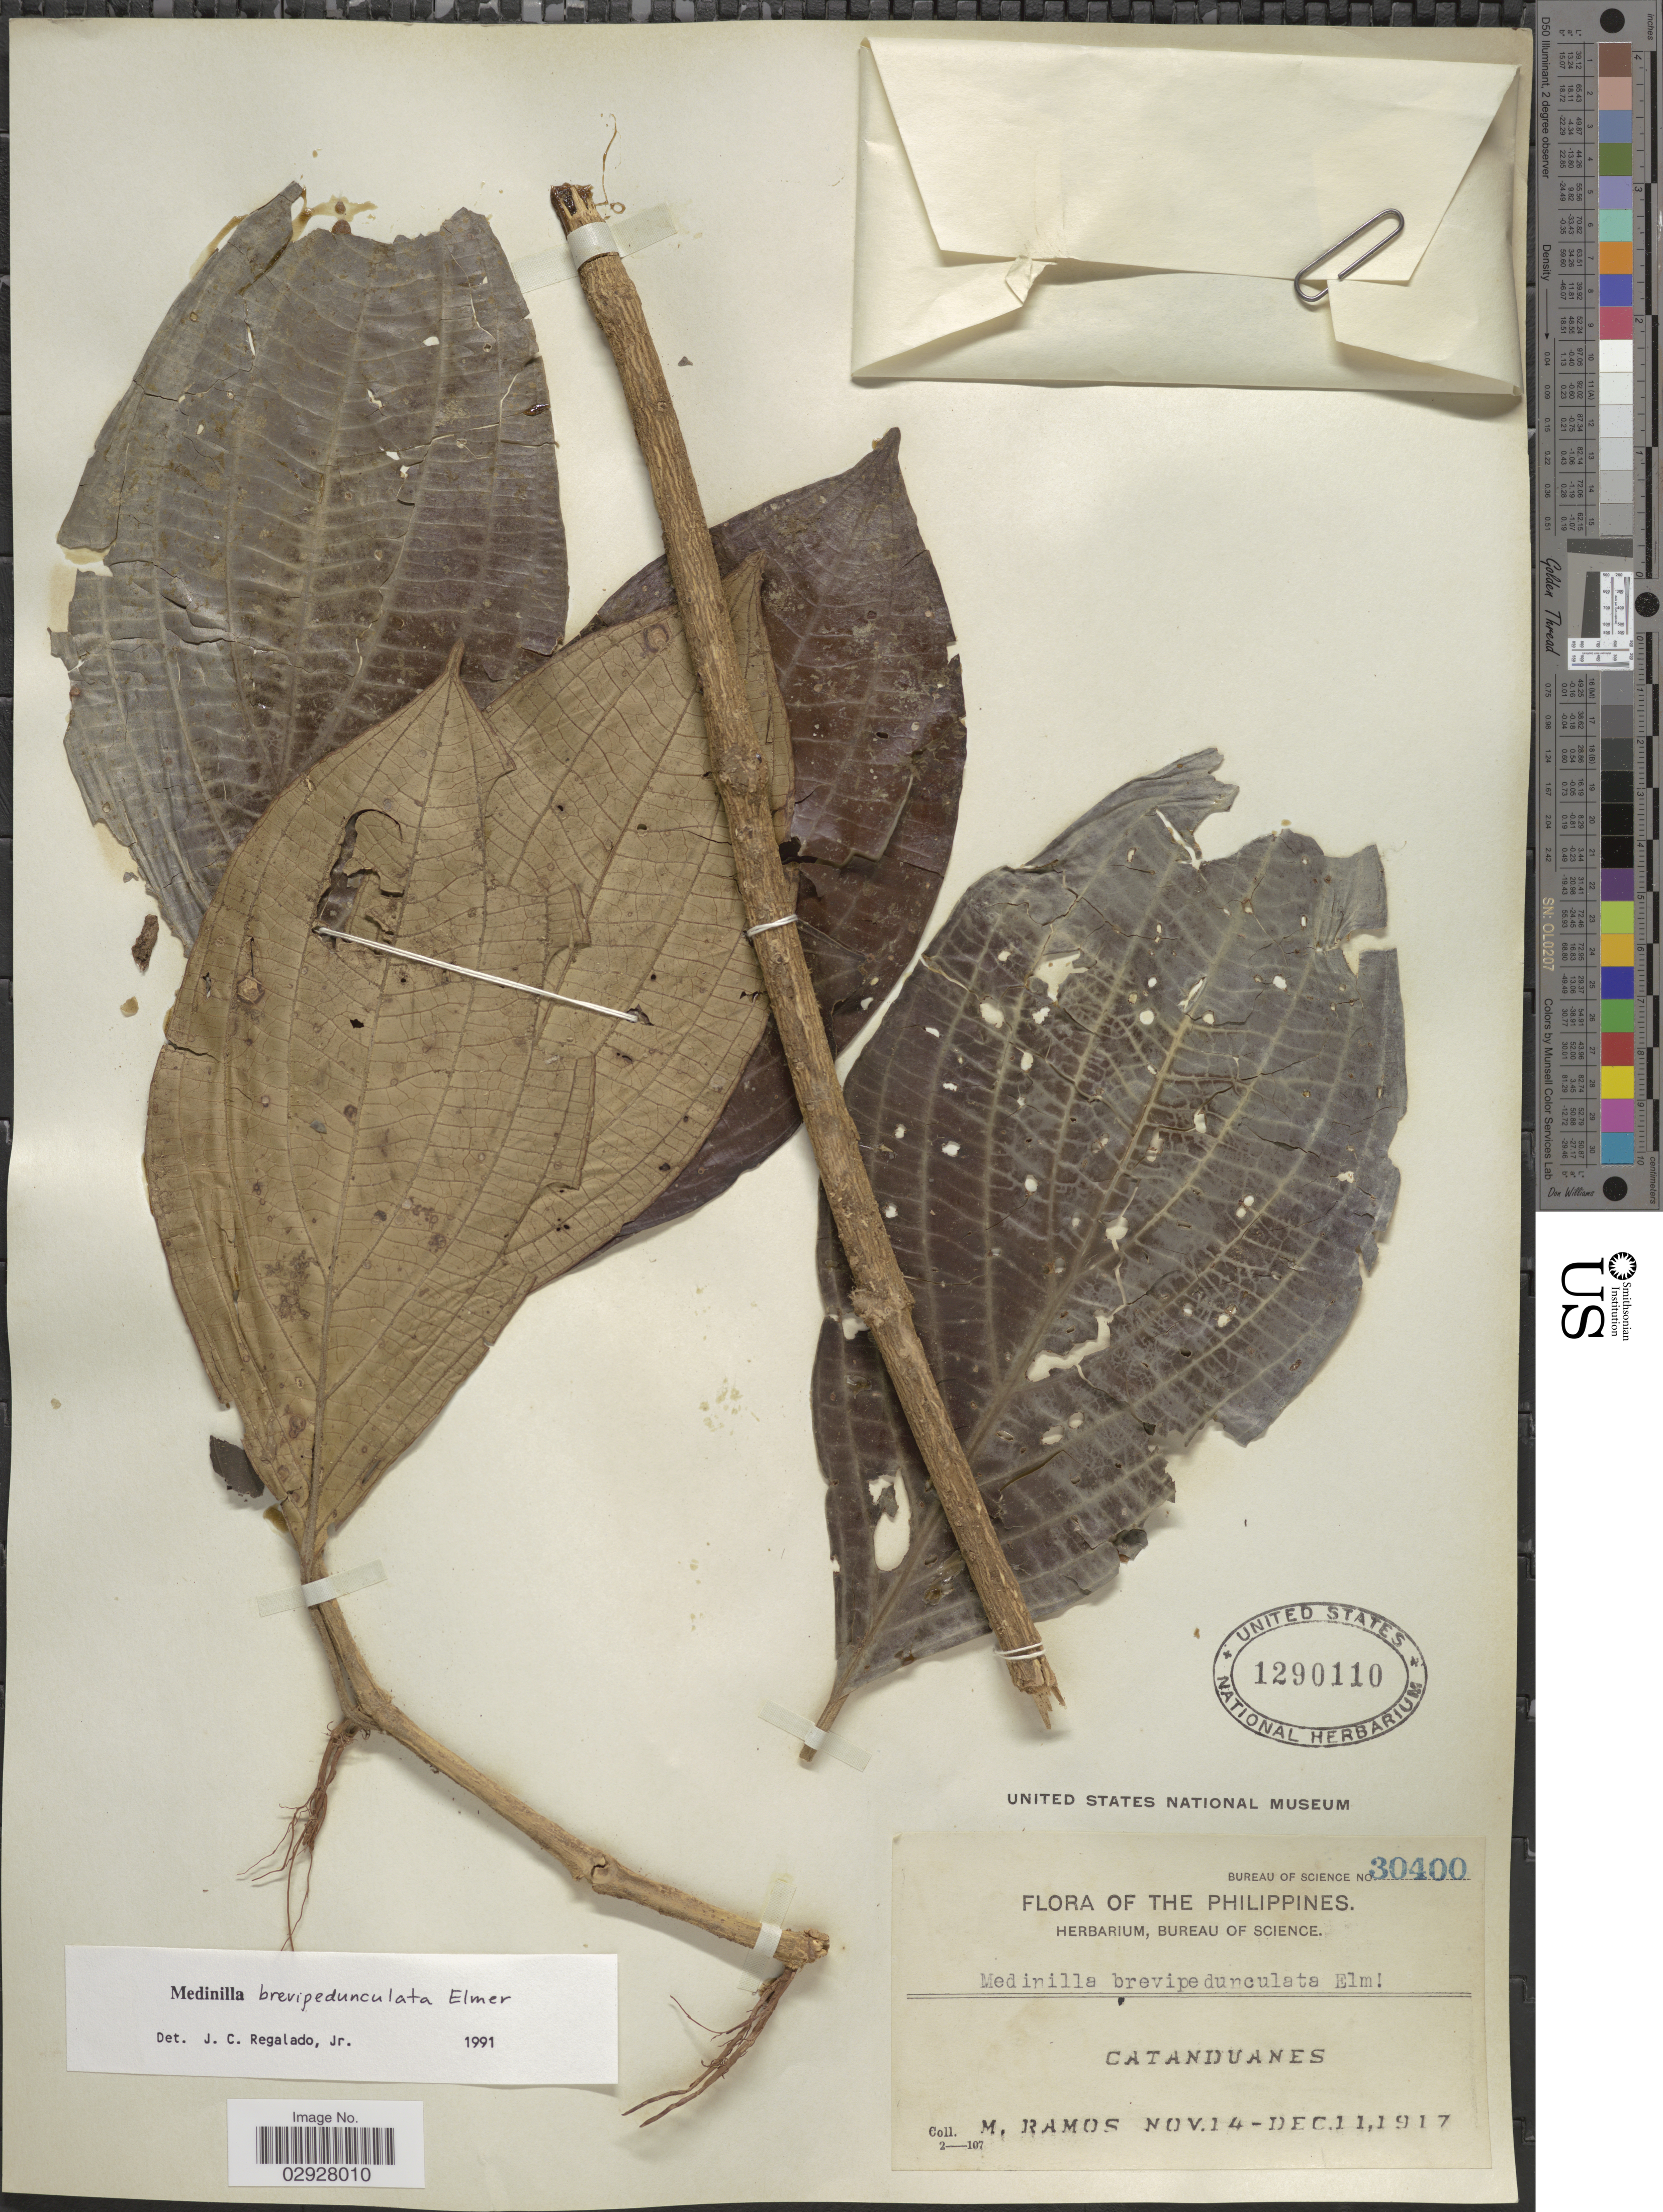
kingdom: Plantae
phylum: Tracheophyta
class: Magnoliopsida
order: Myrtales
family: Melastomataceae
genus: Medinilla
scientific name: Medinilla brevipedunculata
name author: Elmer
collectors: M. Ramos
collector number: Bureau of Science 30400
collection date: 1917-11-14/1917-12-11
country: Philippines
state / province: Bicol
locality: Catanduanes.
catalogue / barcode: US 1290110